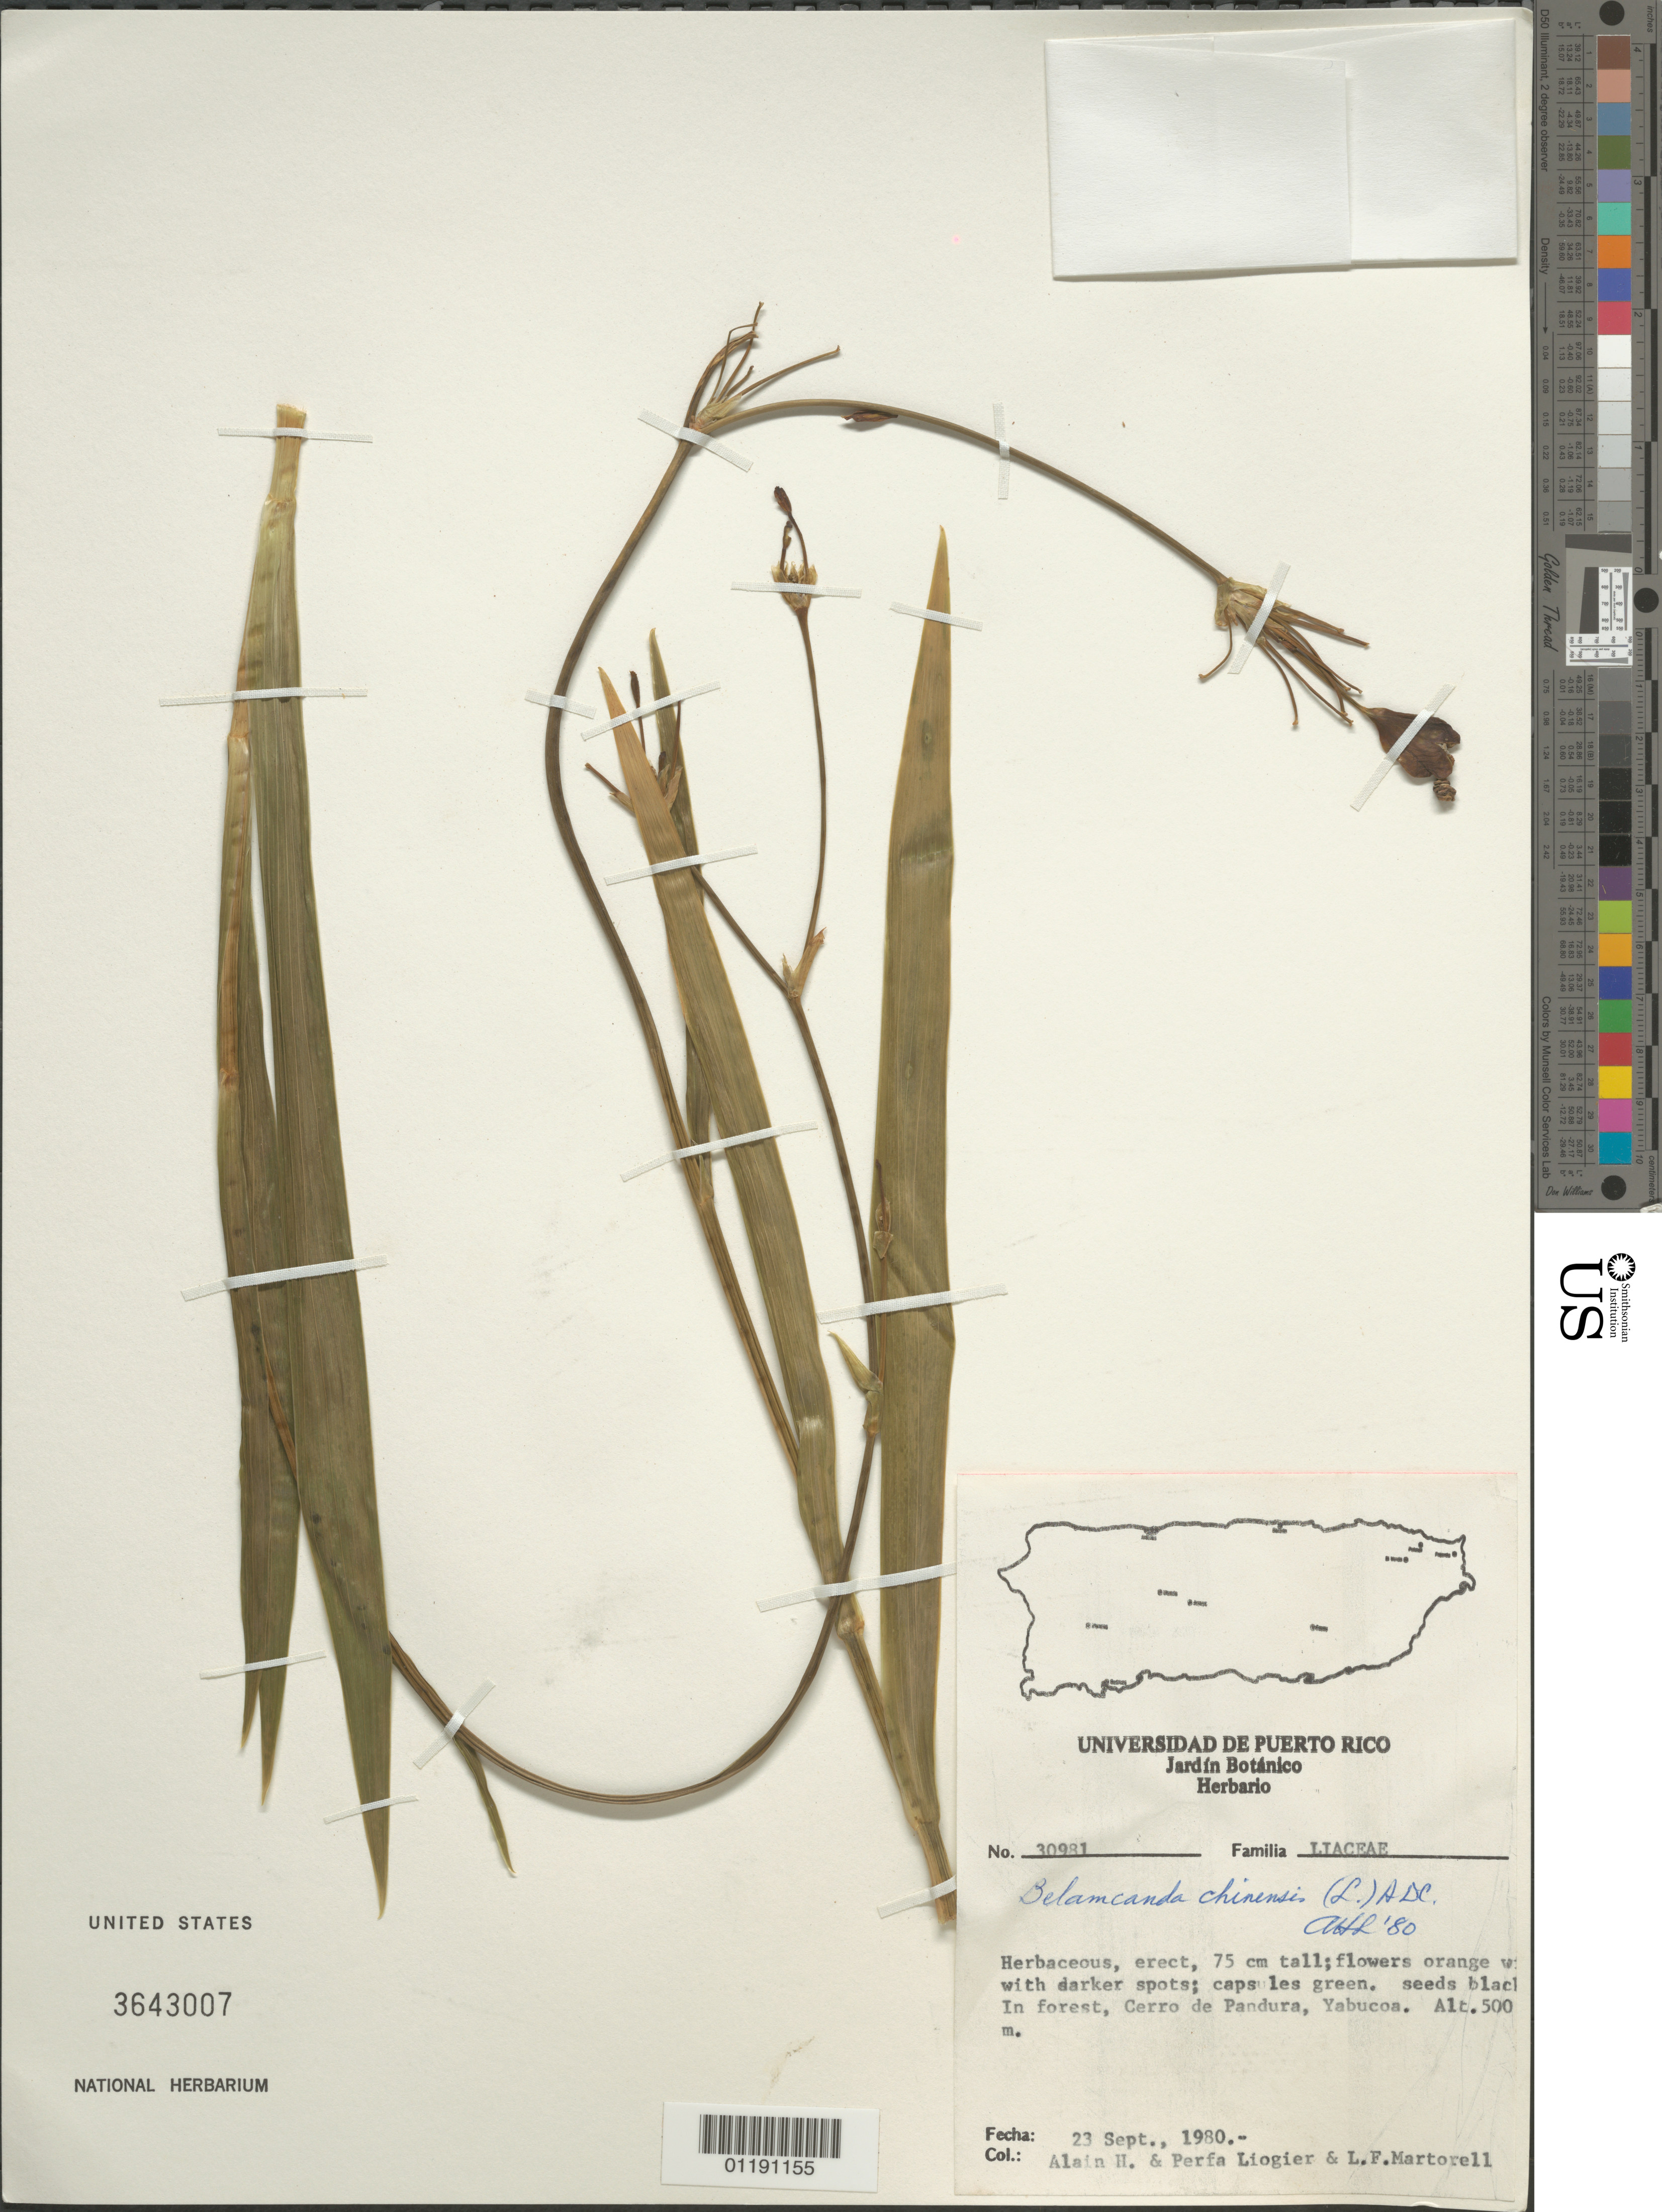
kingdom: Plantae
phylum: Tracheophyta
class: Liliopsida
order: Asparagales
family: Iridaceae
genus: Iris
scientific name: Iris domestica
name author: (L.) Goldblatt & Mabb.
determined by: Strong, Mark T., (BOT), Smithsonian Institution - National Museum of Natural History (UNITED STATES)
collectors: A. H. Liogier, M. P. Liogier & L. Martorell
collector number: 30981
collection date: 1980-09-23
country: Puerto Rico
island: Puerto Rico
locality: Cerro de Pandura, Yabucoa.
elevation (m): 500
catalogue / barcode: US 3643007